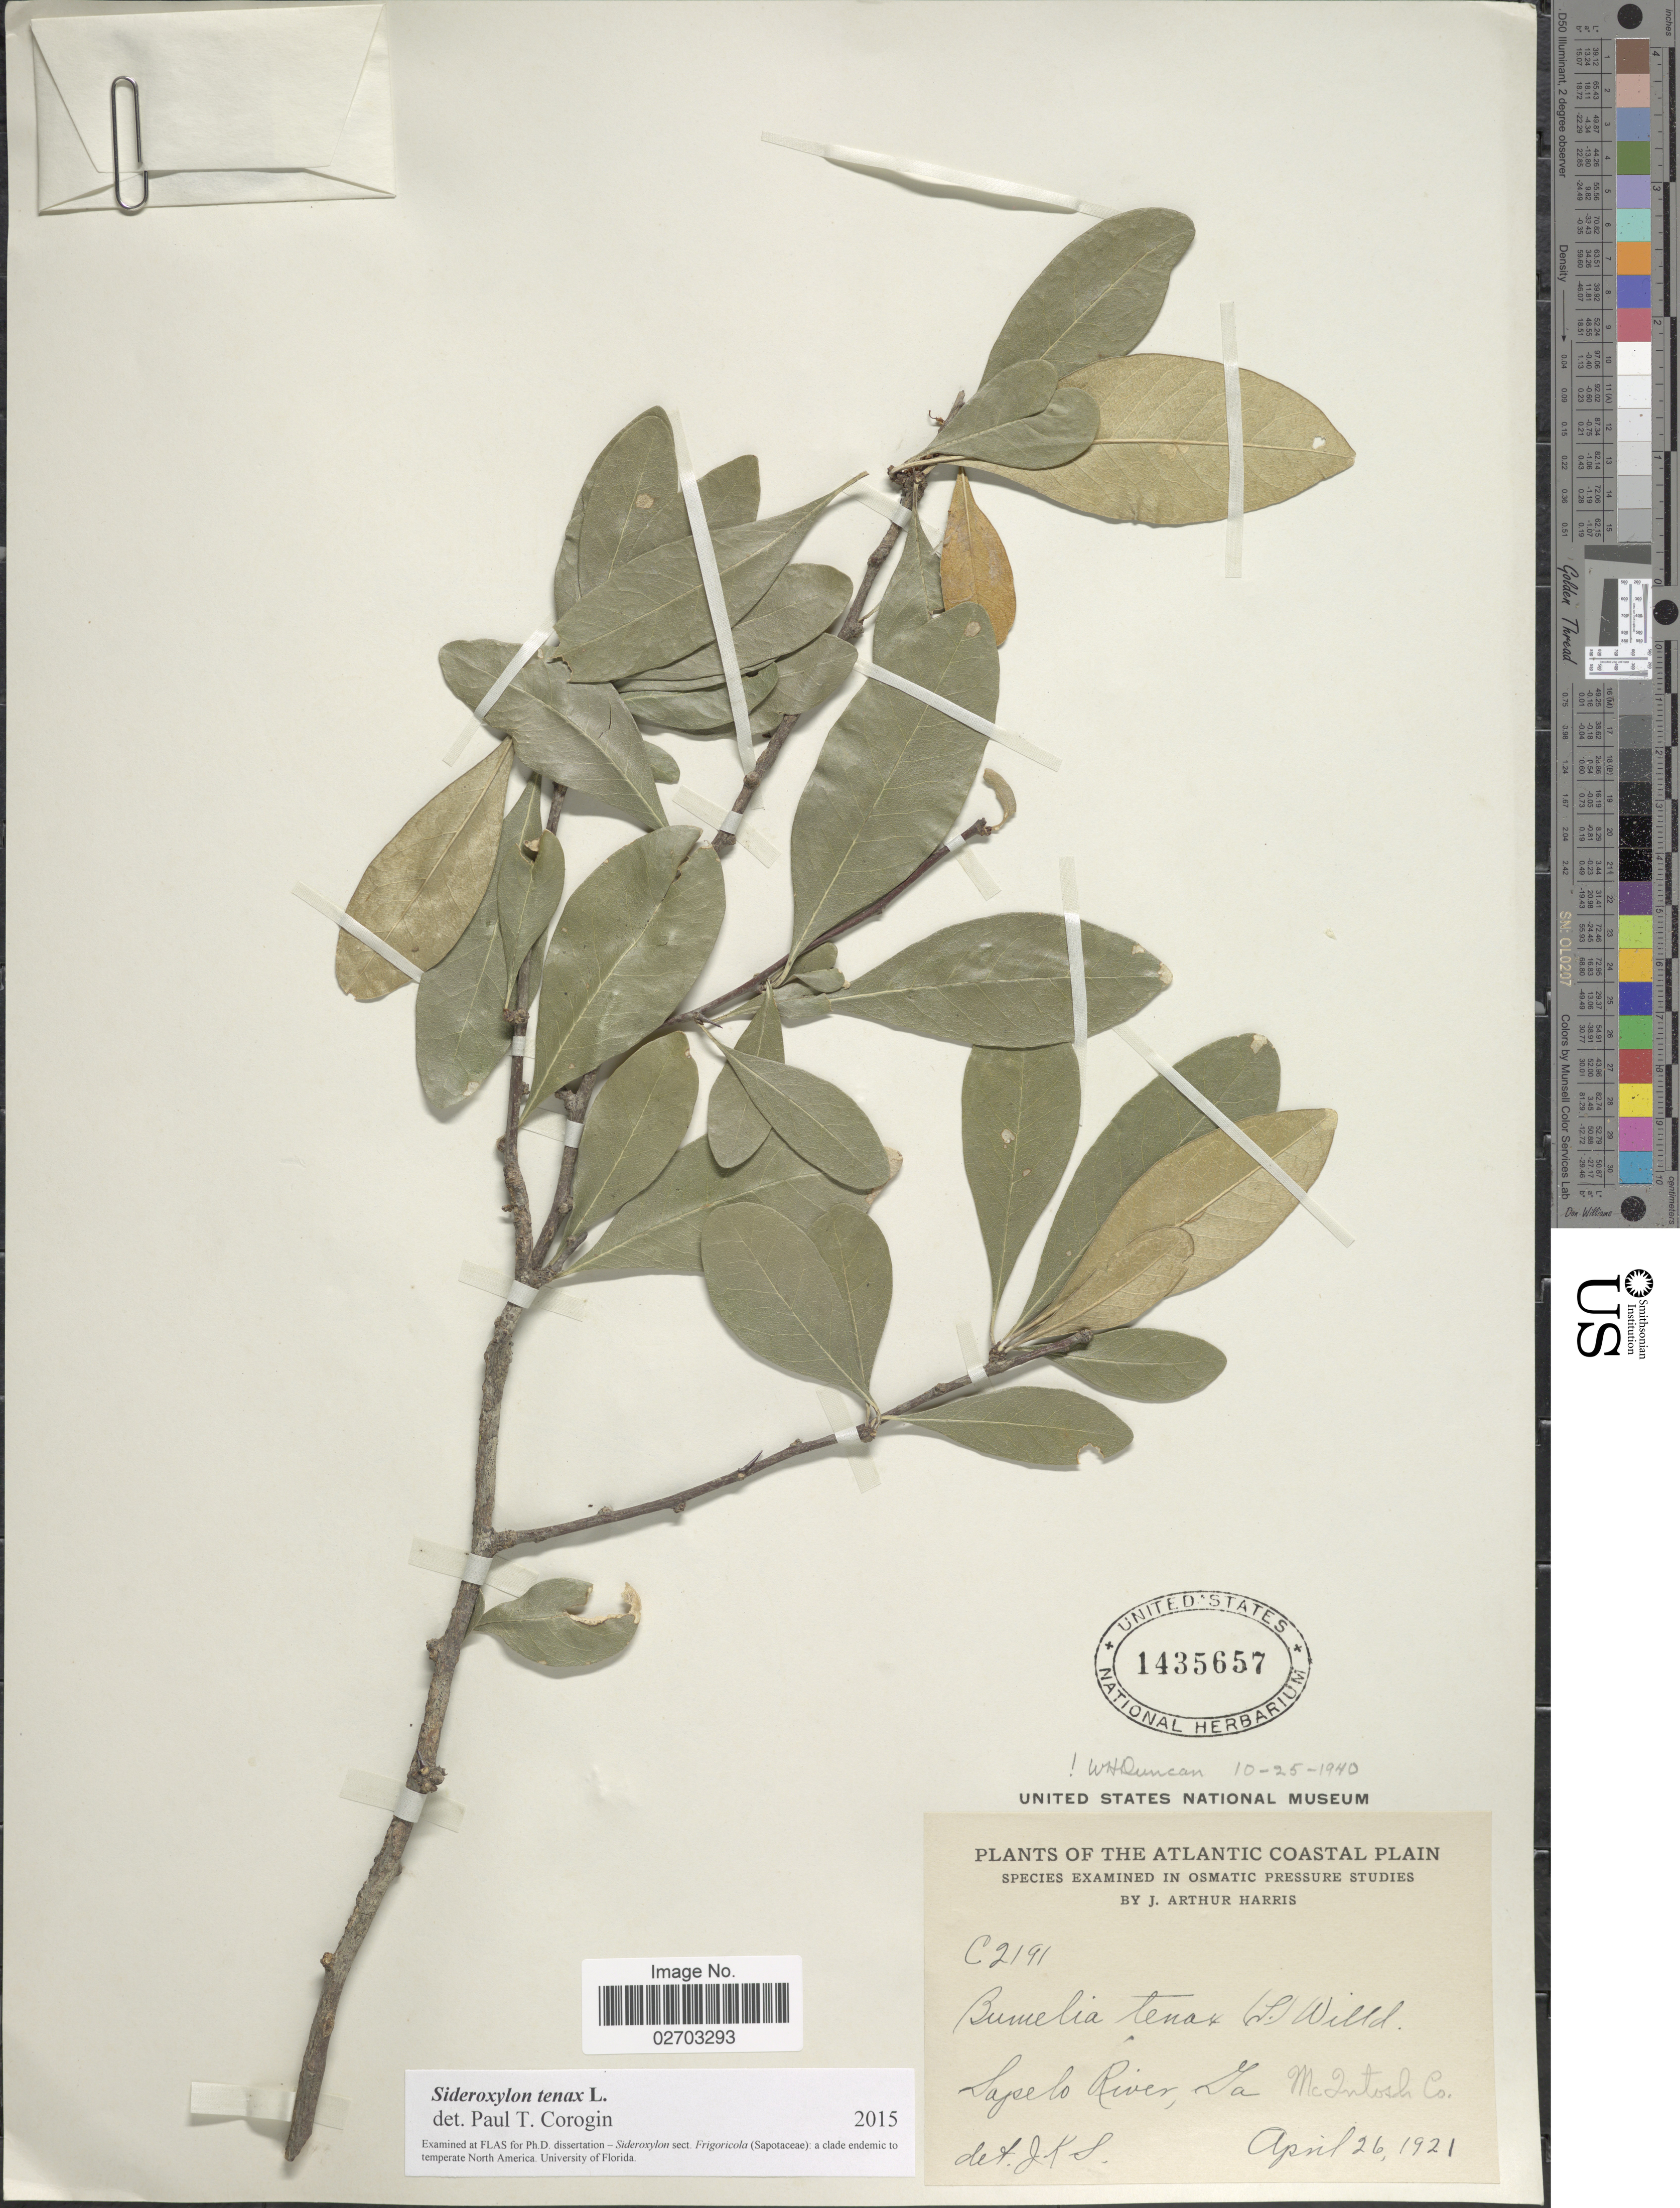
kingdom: Plantae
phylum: Tracheophyta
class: Magnoliopsida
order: Ericales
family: Sapotaceae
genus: Sideroxylon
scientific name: Sideroxylon tenax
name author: L.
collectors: J. A. Harris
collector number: C2191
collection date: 1921-04-26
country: United States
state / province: Georgia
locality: Atlantic Coastal Plain, Lapelo River, McIntosh Co.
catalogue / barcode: US 1435657